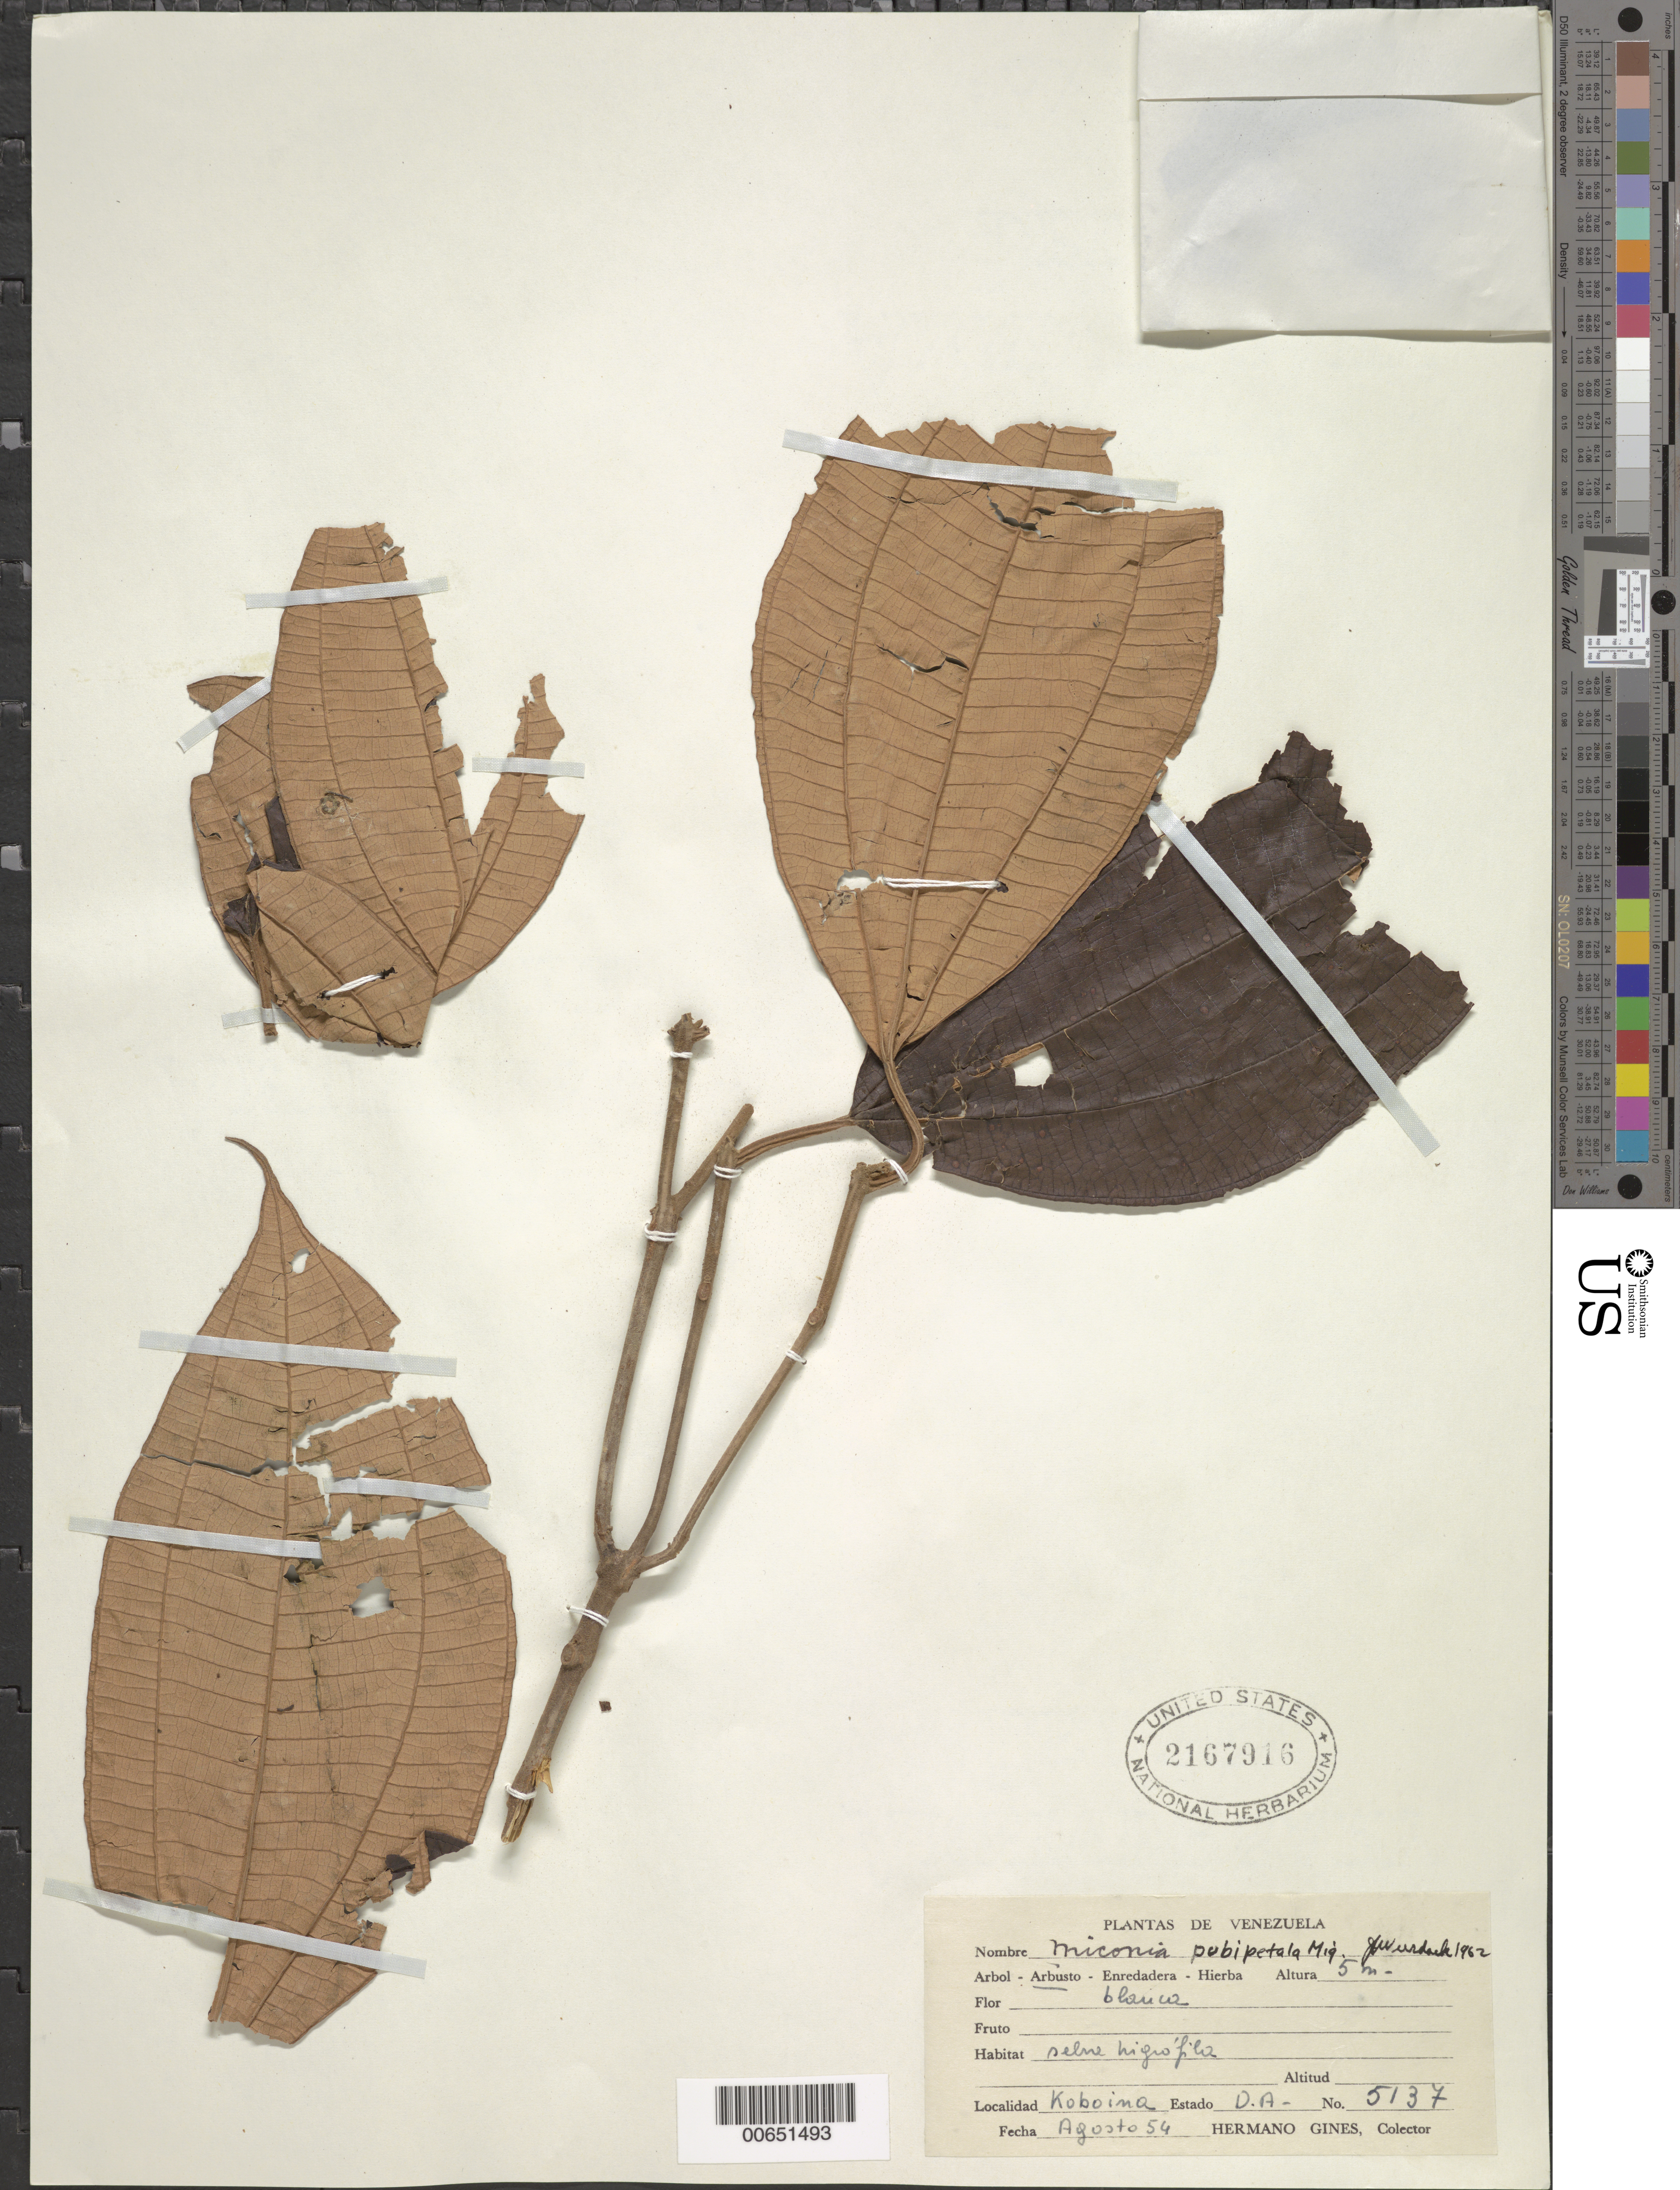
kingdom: Plantae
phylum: Tracheophyta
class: Magnoliopsida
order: Myrtales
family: Melastomataceae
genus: Miconia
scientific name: Miconia pubipetala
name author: Miq.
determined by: Wurdack, John J., (US), US (UNITED STATES)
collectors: H. Gines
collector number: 5137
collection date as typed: Aug-54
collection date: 1954-08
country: Venezuela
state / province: Delta Amacuro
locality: Koboina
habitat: Selve nigrofila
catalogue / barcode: US 2167916